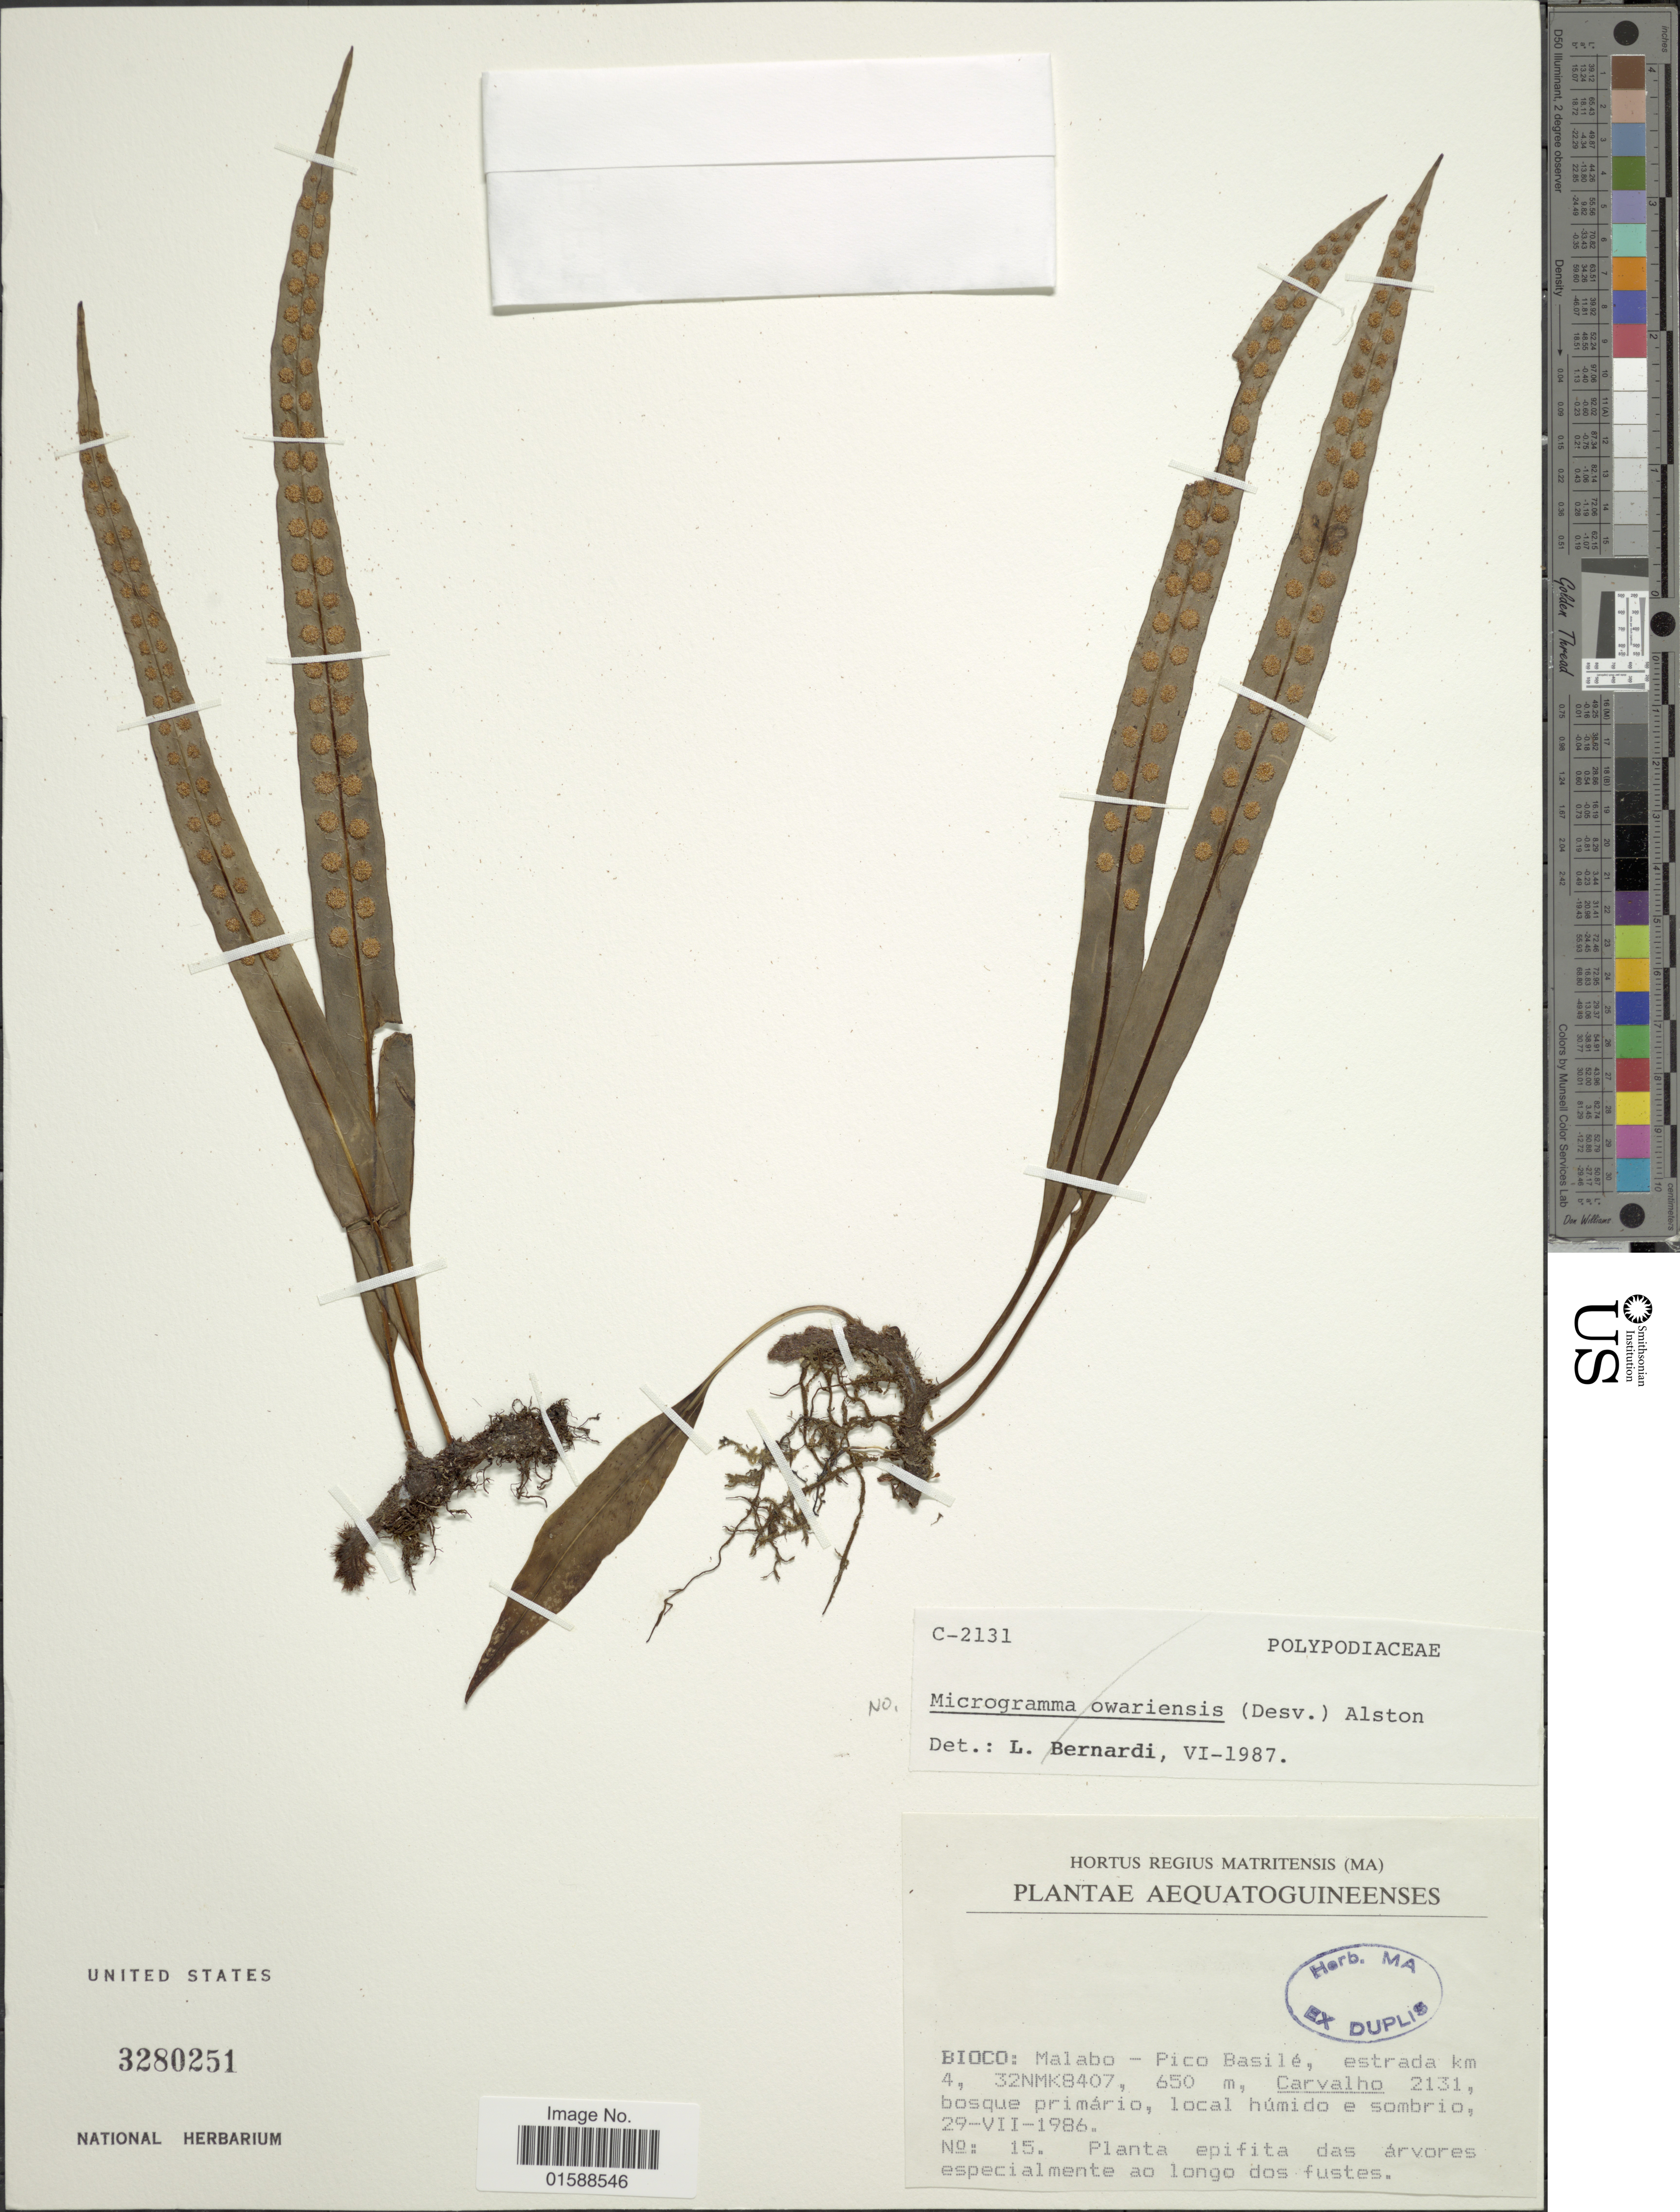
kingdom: Plantae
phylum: Tracheophyta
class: Polypodiopsida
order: Polypodiales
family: Polypodiaceae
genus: Lepisorus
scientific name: Lepisorus excavatus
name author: (Bory ex Willd.) Ching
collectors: Carvalho, --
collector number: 2131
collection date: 1986-07-29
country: Equatorial Guinea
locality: Bioco: malabo - Pico Basilé, estrada km 4, 32NMK8407, bosque primário, local húmido e sombrio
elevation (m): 650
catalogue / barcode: US 3280251